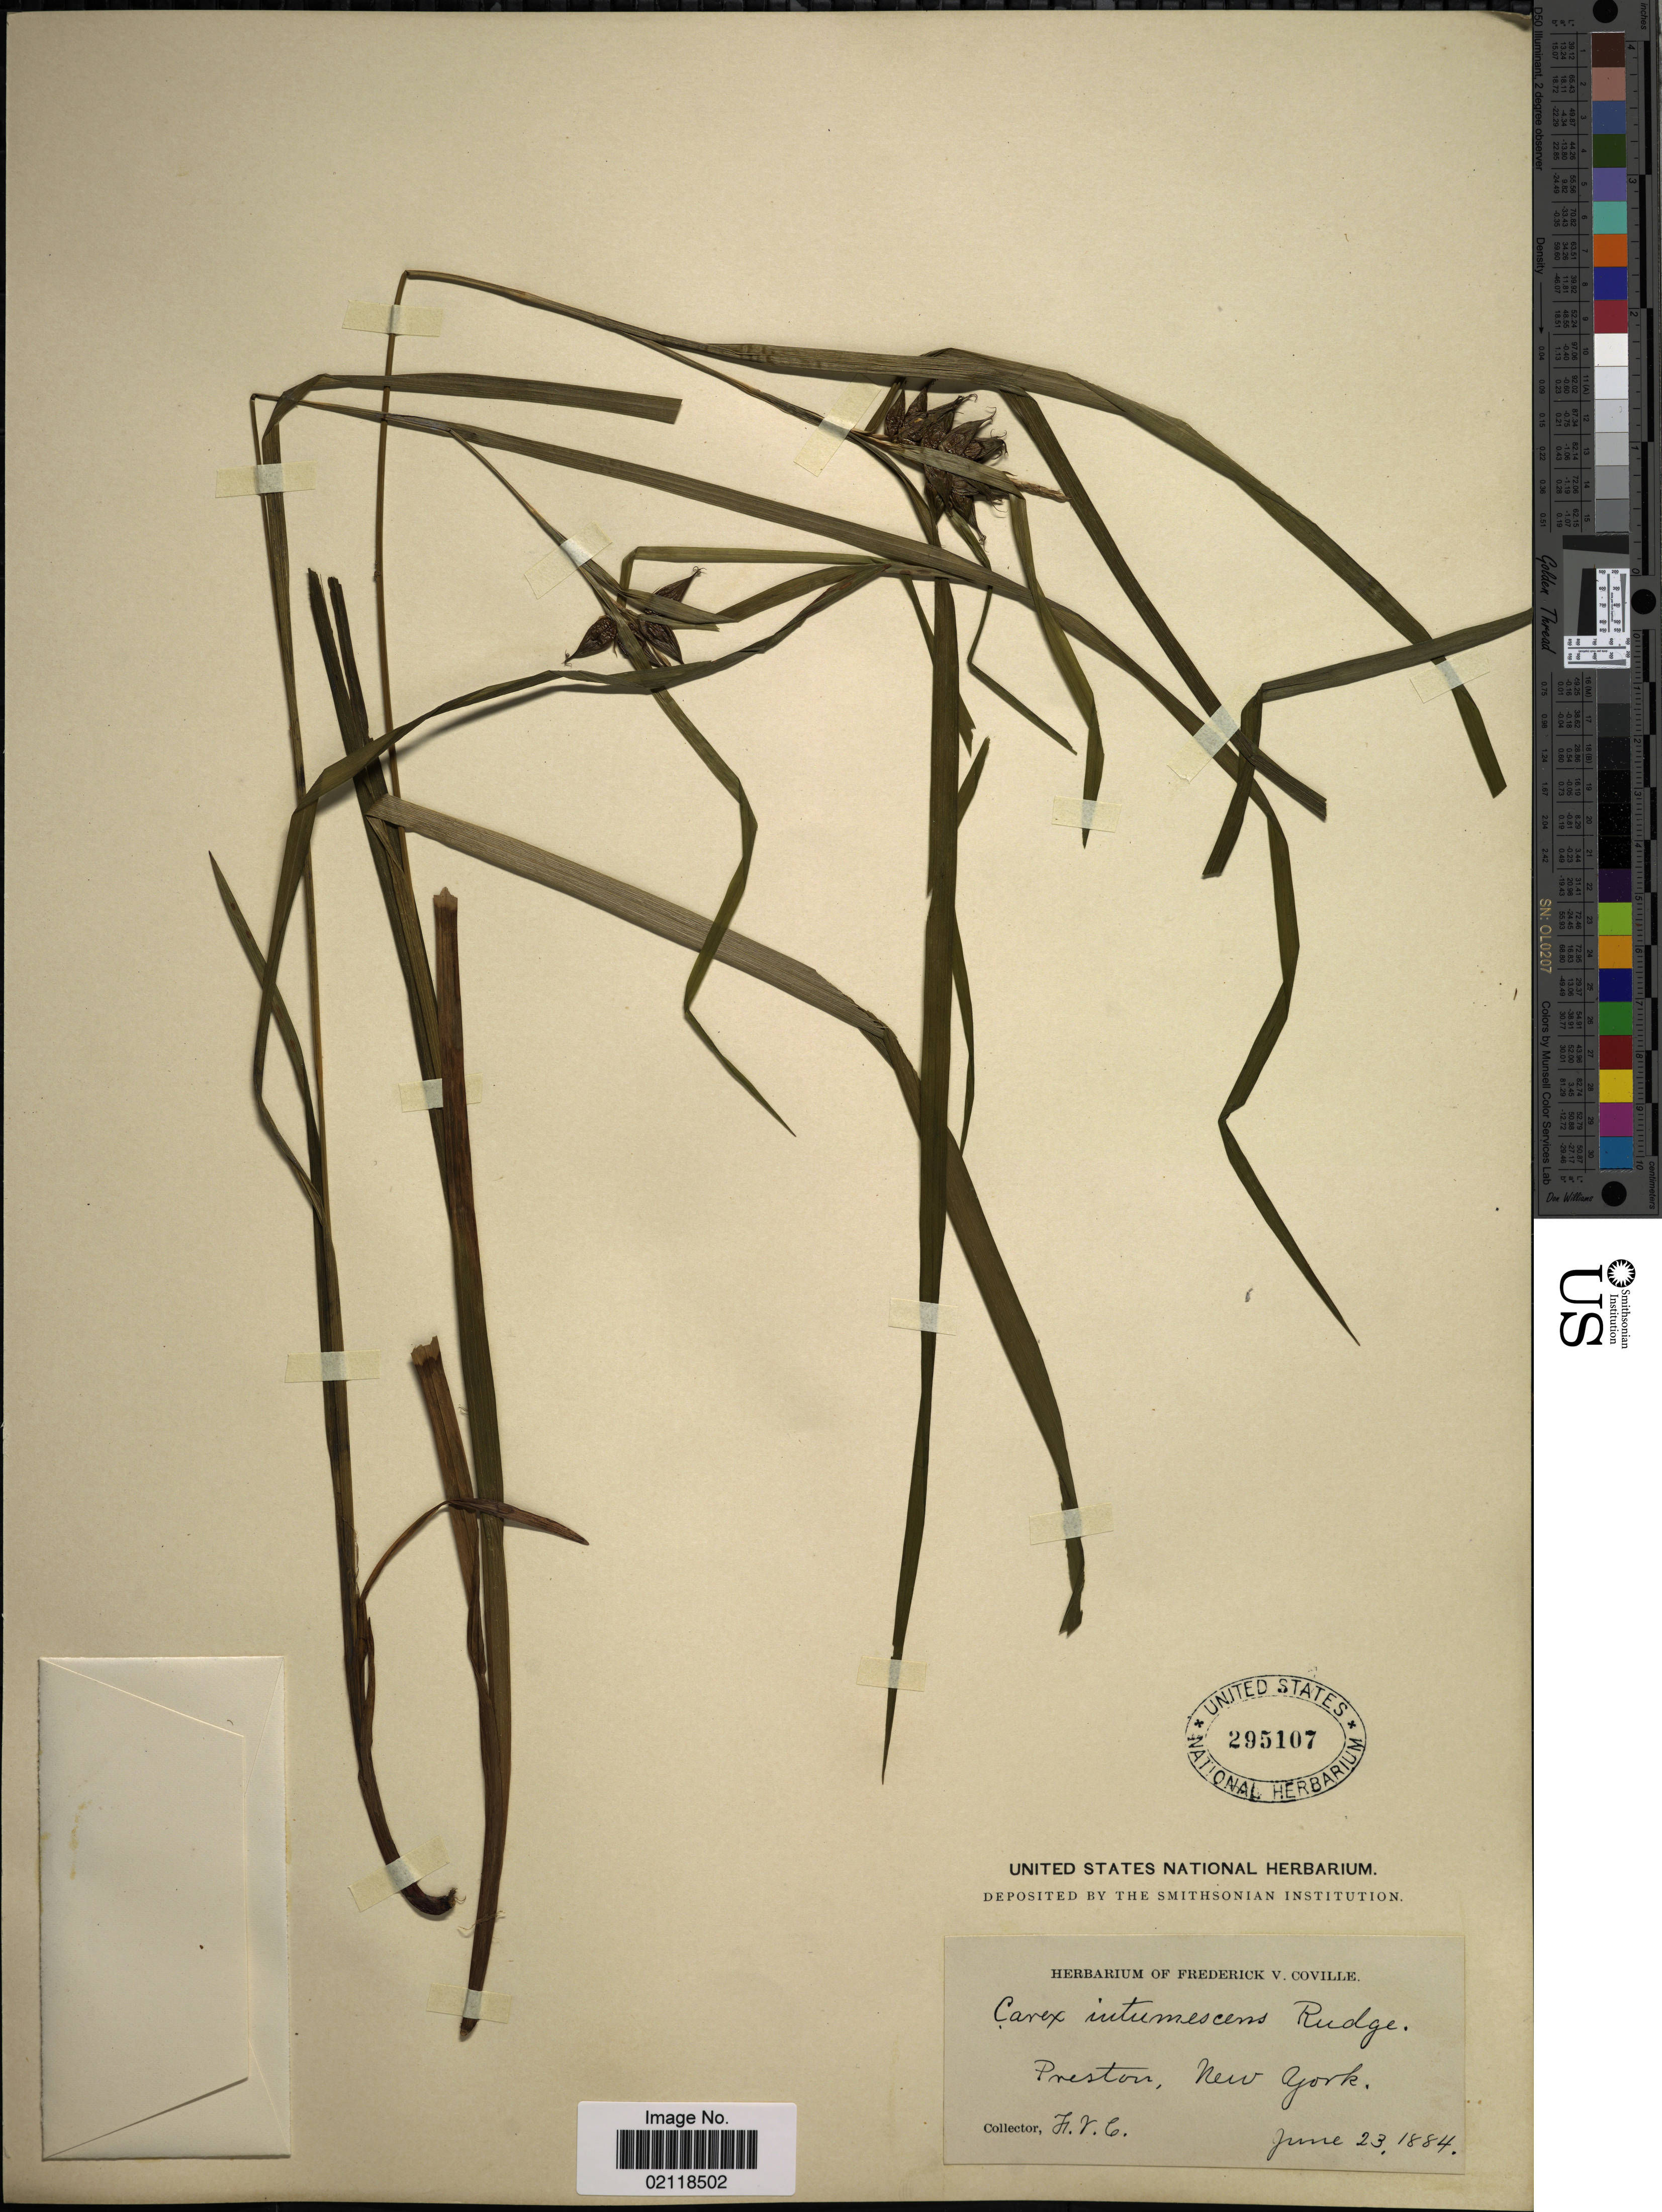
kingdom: Plantae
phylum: Tracheophyta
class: Liliopsida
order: Poales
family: Cyperaceae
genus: Carex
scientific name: Carex intumescens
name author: Rudge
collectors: F. V. Coville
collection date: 1884-06-23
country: United States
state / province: New York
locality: Preston.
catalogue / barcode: US 295107